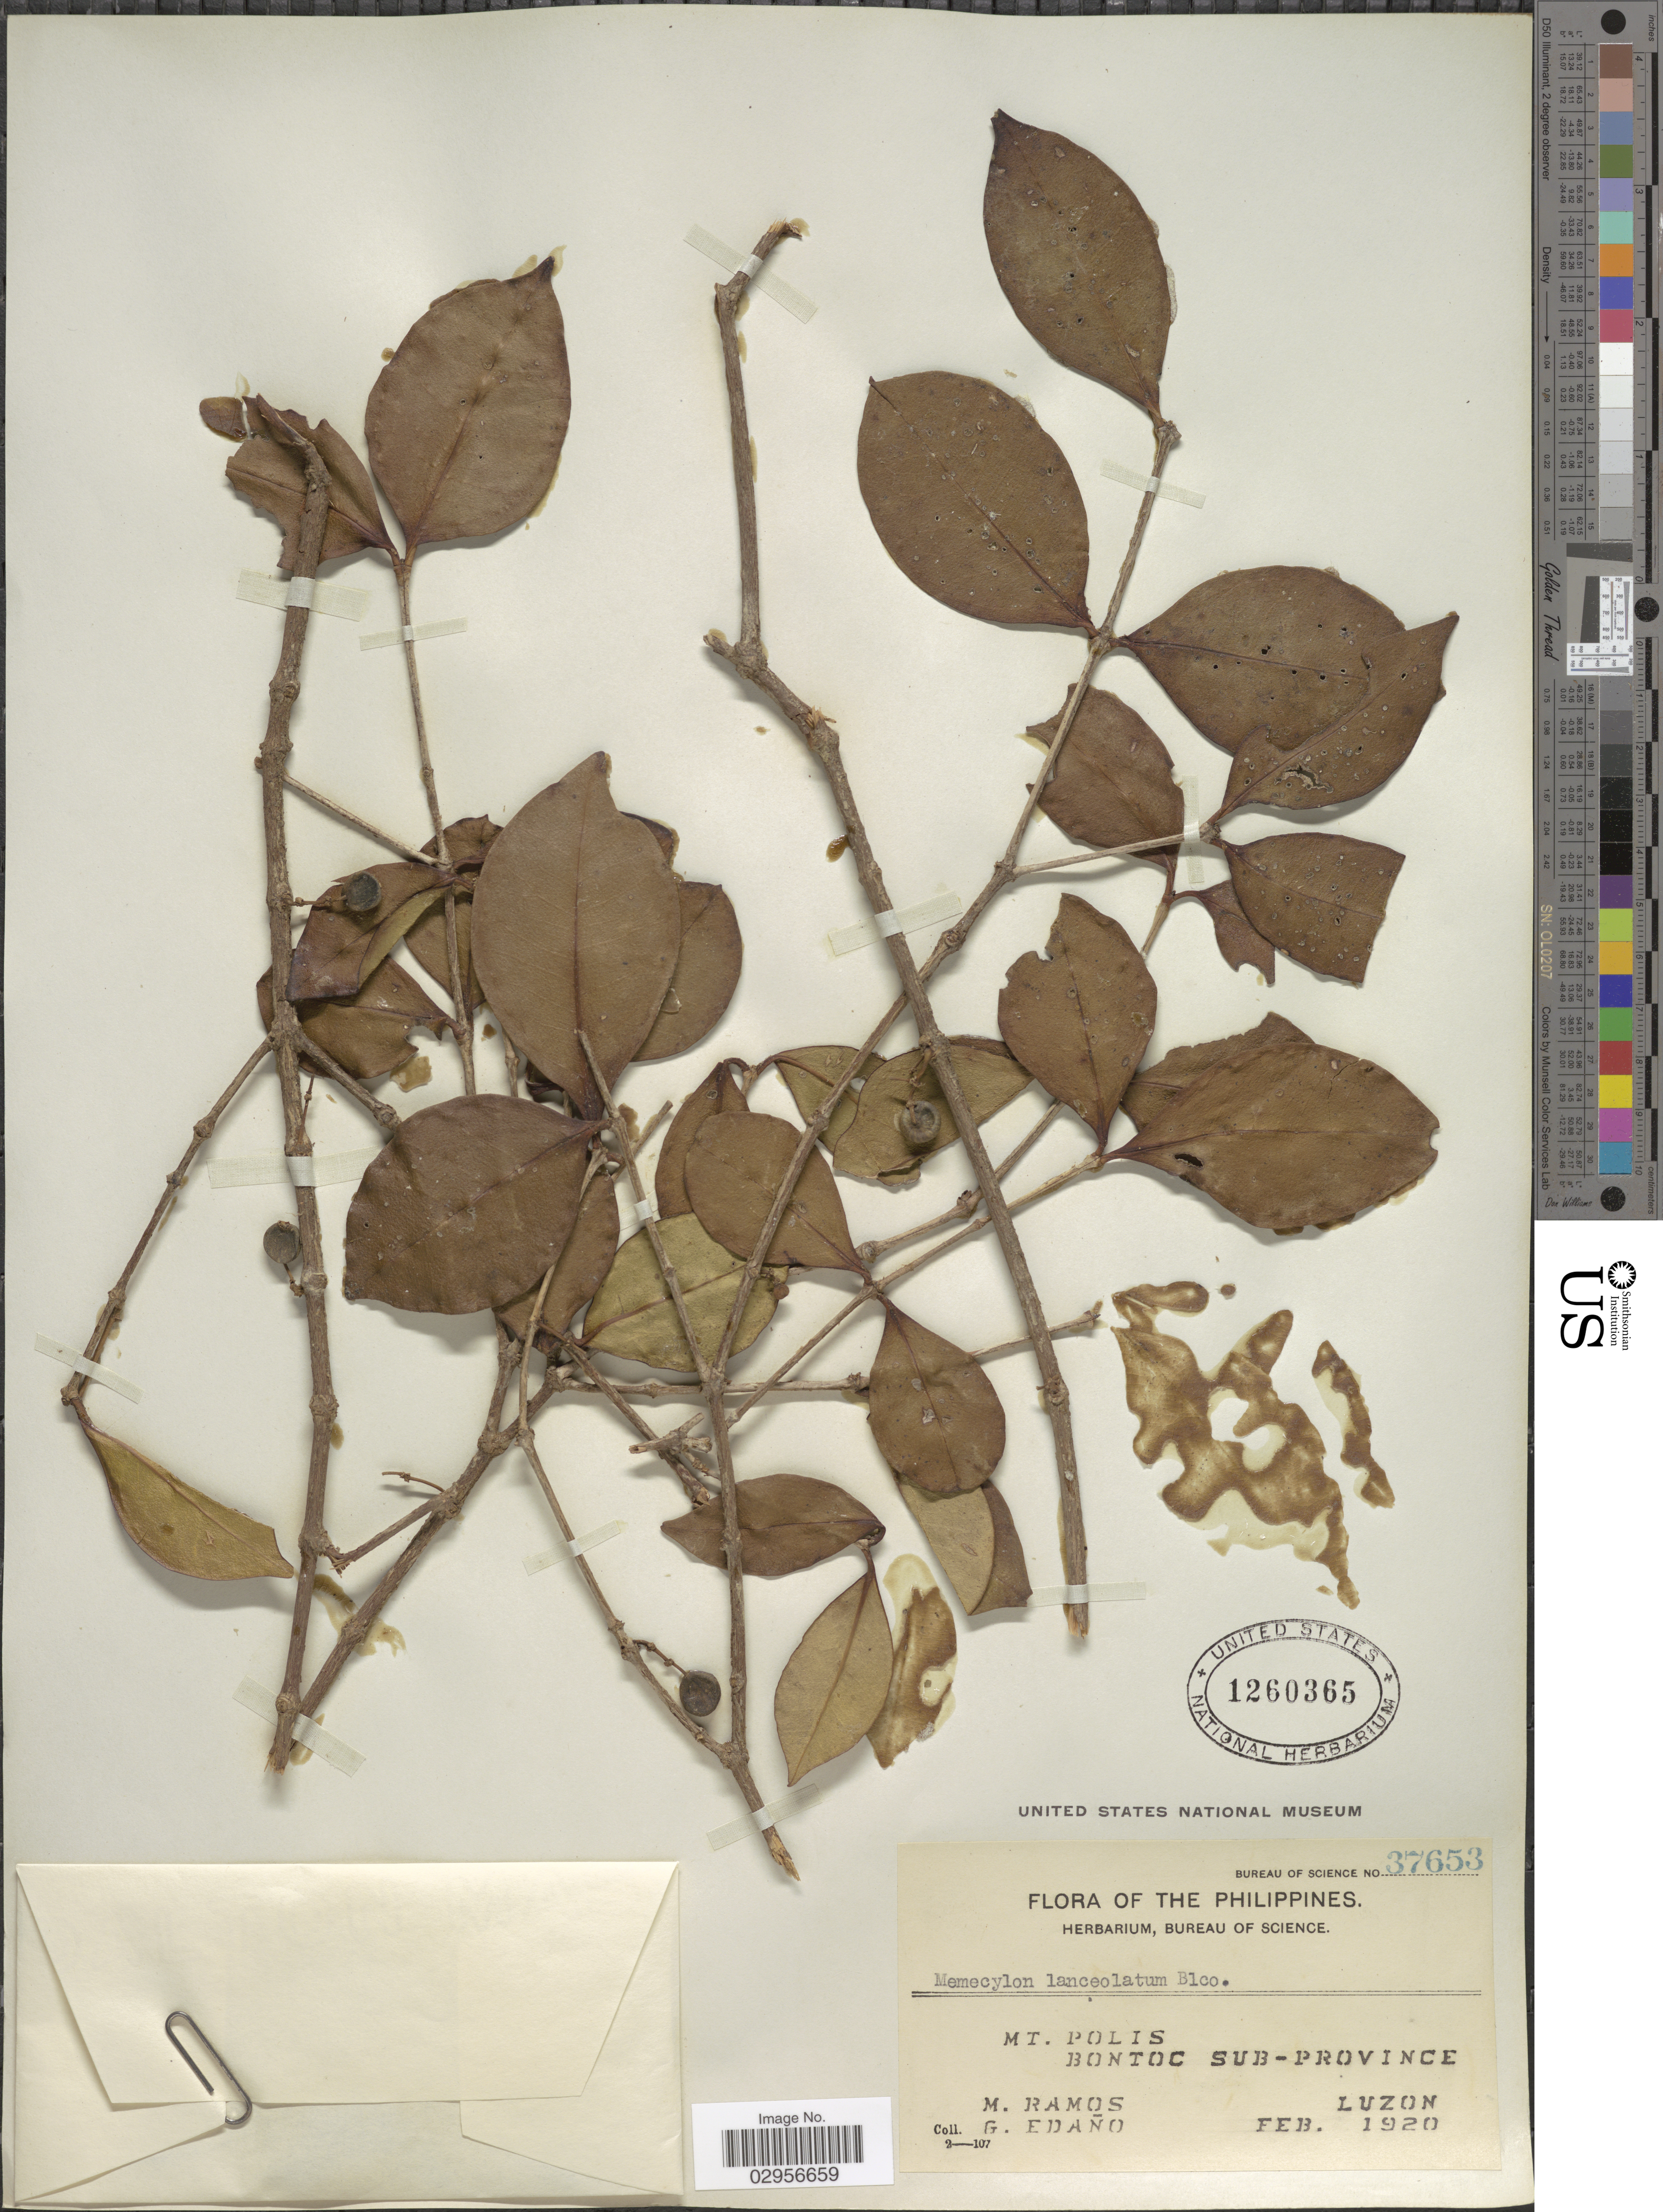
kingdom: Plantae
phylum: Tracheophyta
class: Magnoliopsida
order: Myrtales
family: Melastomataceae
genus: Memecylon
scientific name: Memecylon lanceolatum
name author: Blanco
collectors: M. Ramos & G. Edaño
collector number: Bureau of Science 37653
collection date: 1920-02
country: Philippines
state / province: Cordillera (Administrative Region)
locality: Mt. Polis, Bontoc Sub-Province, Luzon.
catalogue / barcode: US 1260365